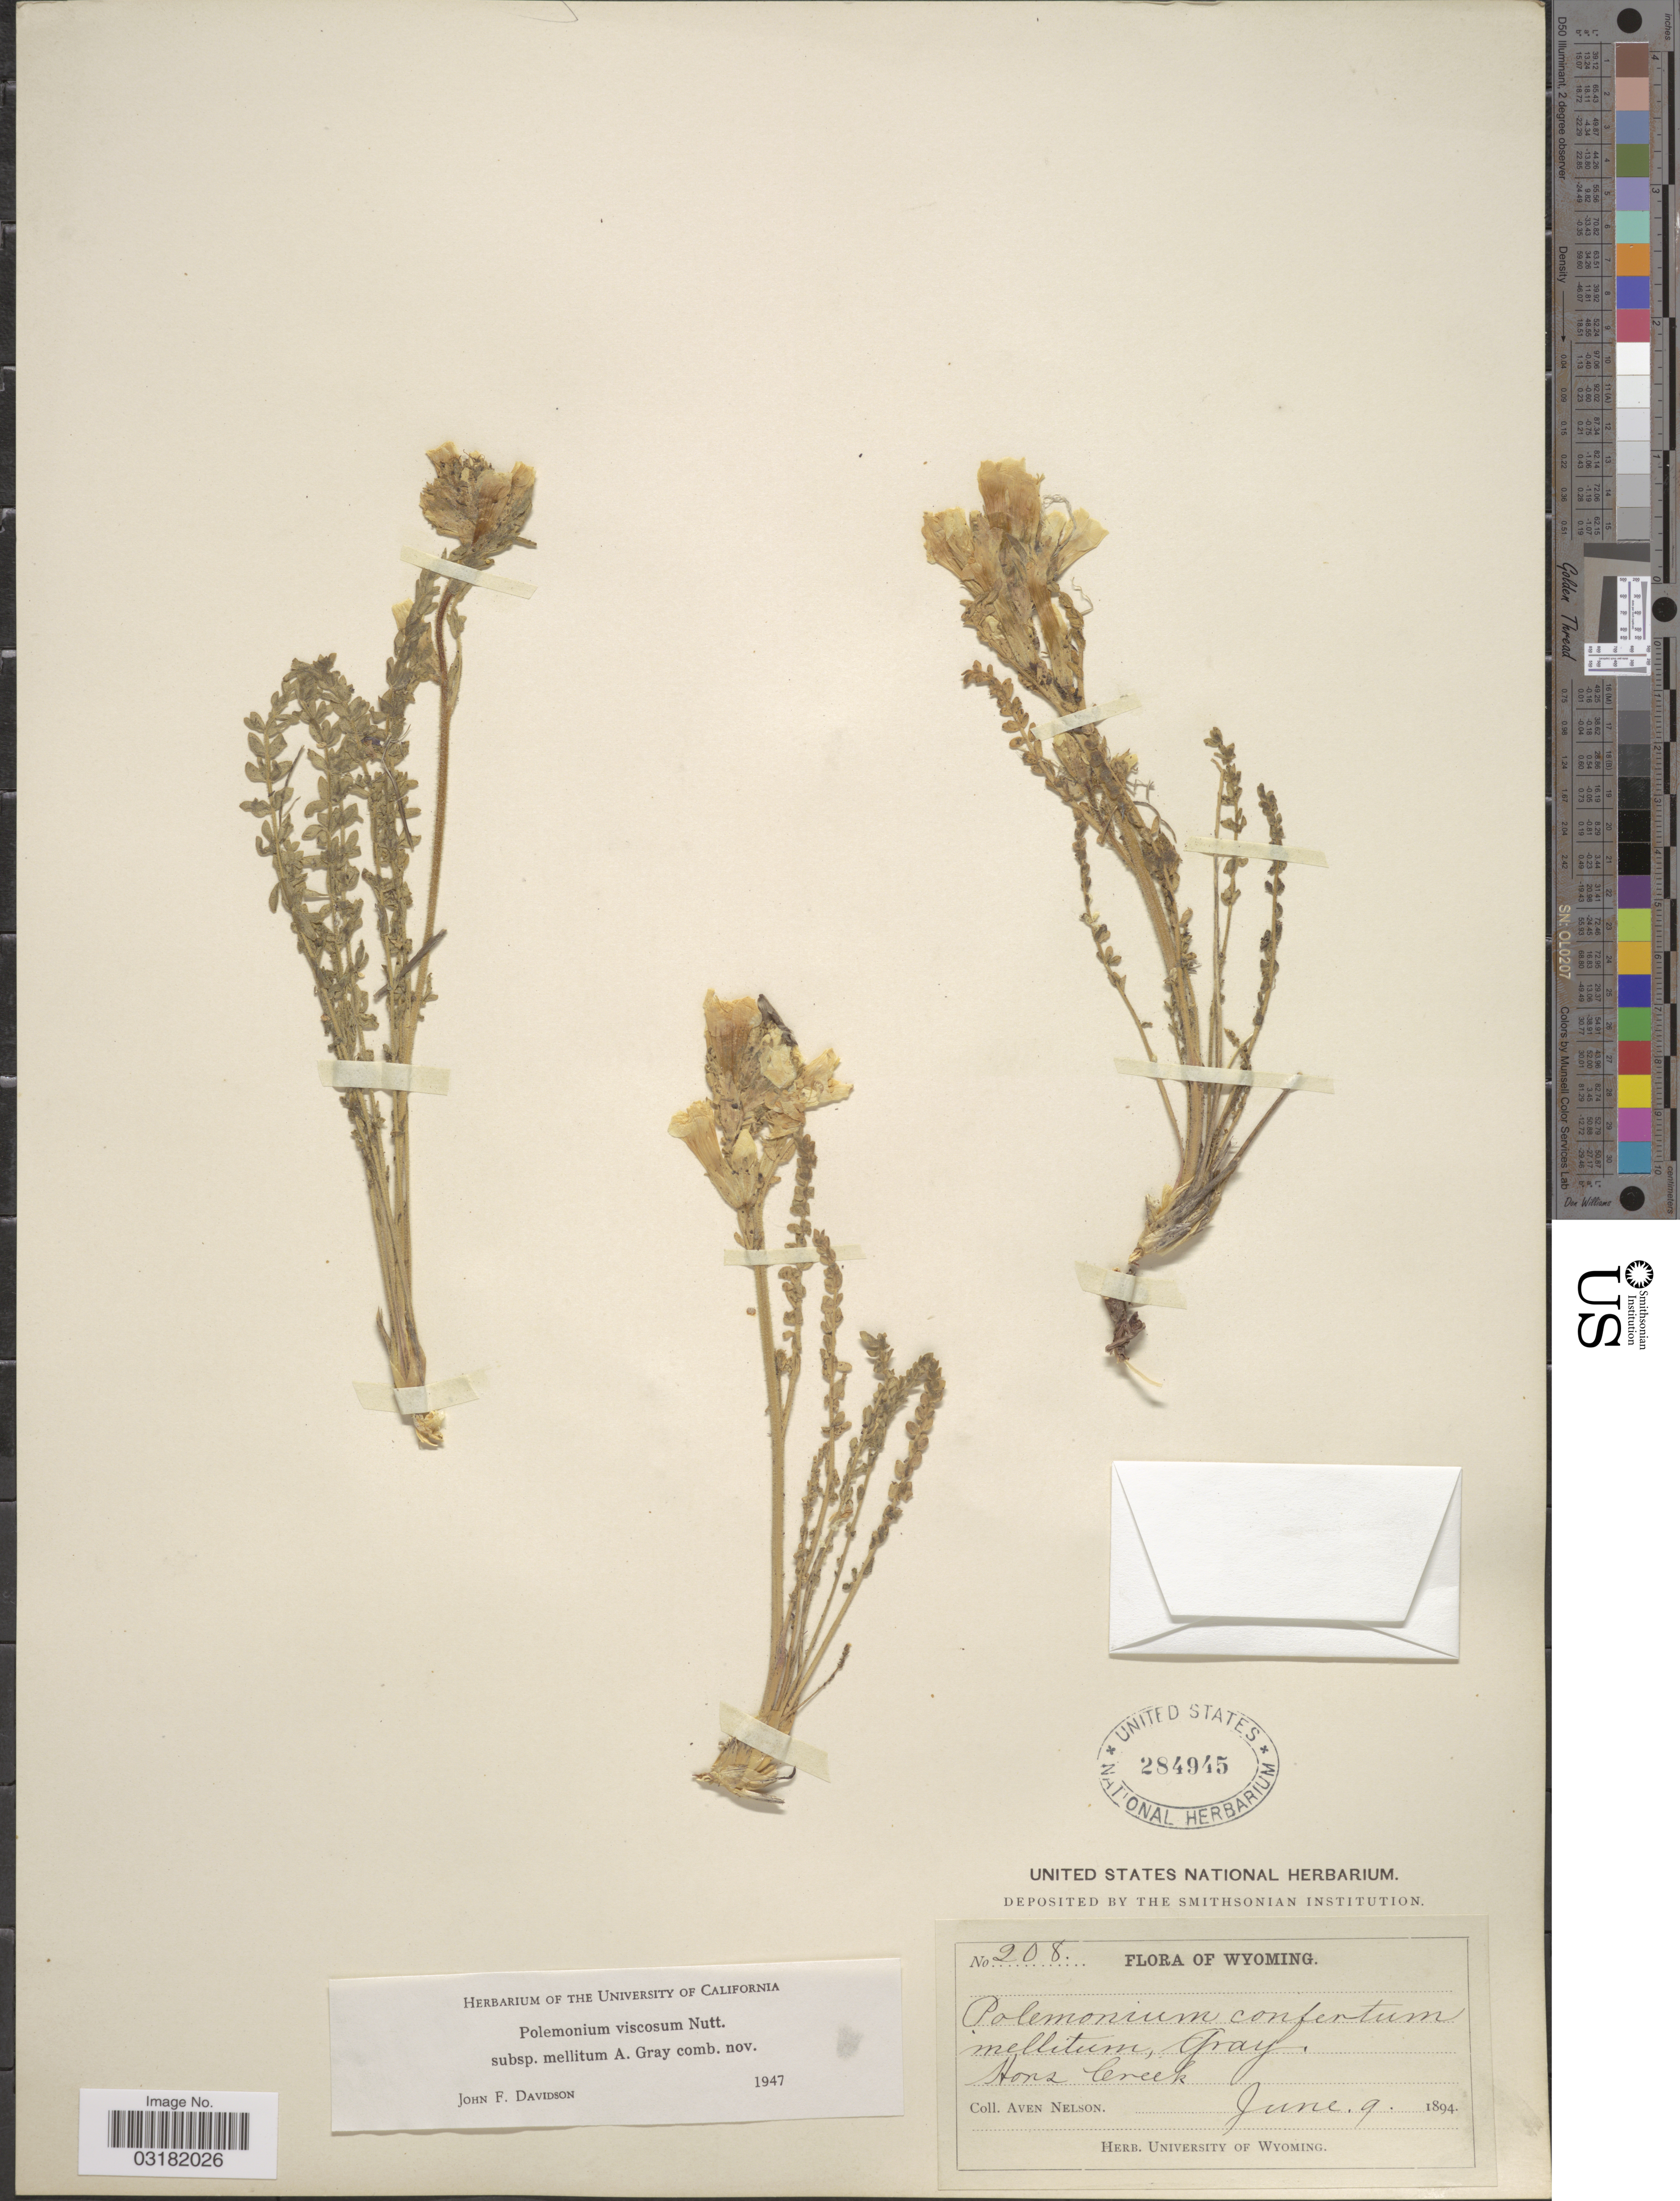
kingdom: Plantae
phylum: Tracheophyta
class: Magnoliopsida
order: Ericales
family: Polemoniaceae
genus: Polemonium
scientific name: Polemonium viscosum subsp. mellitum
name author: (A. Gray) J.F. Davidson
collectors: A. Nelson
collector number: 208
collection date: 1894-06-09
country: United States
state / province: Wyoming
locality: Hons Creek.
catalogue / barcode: US 284945